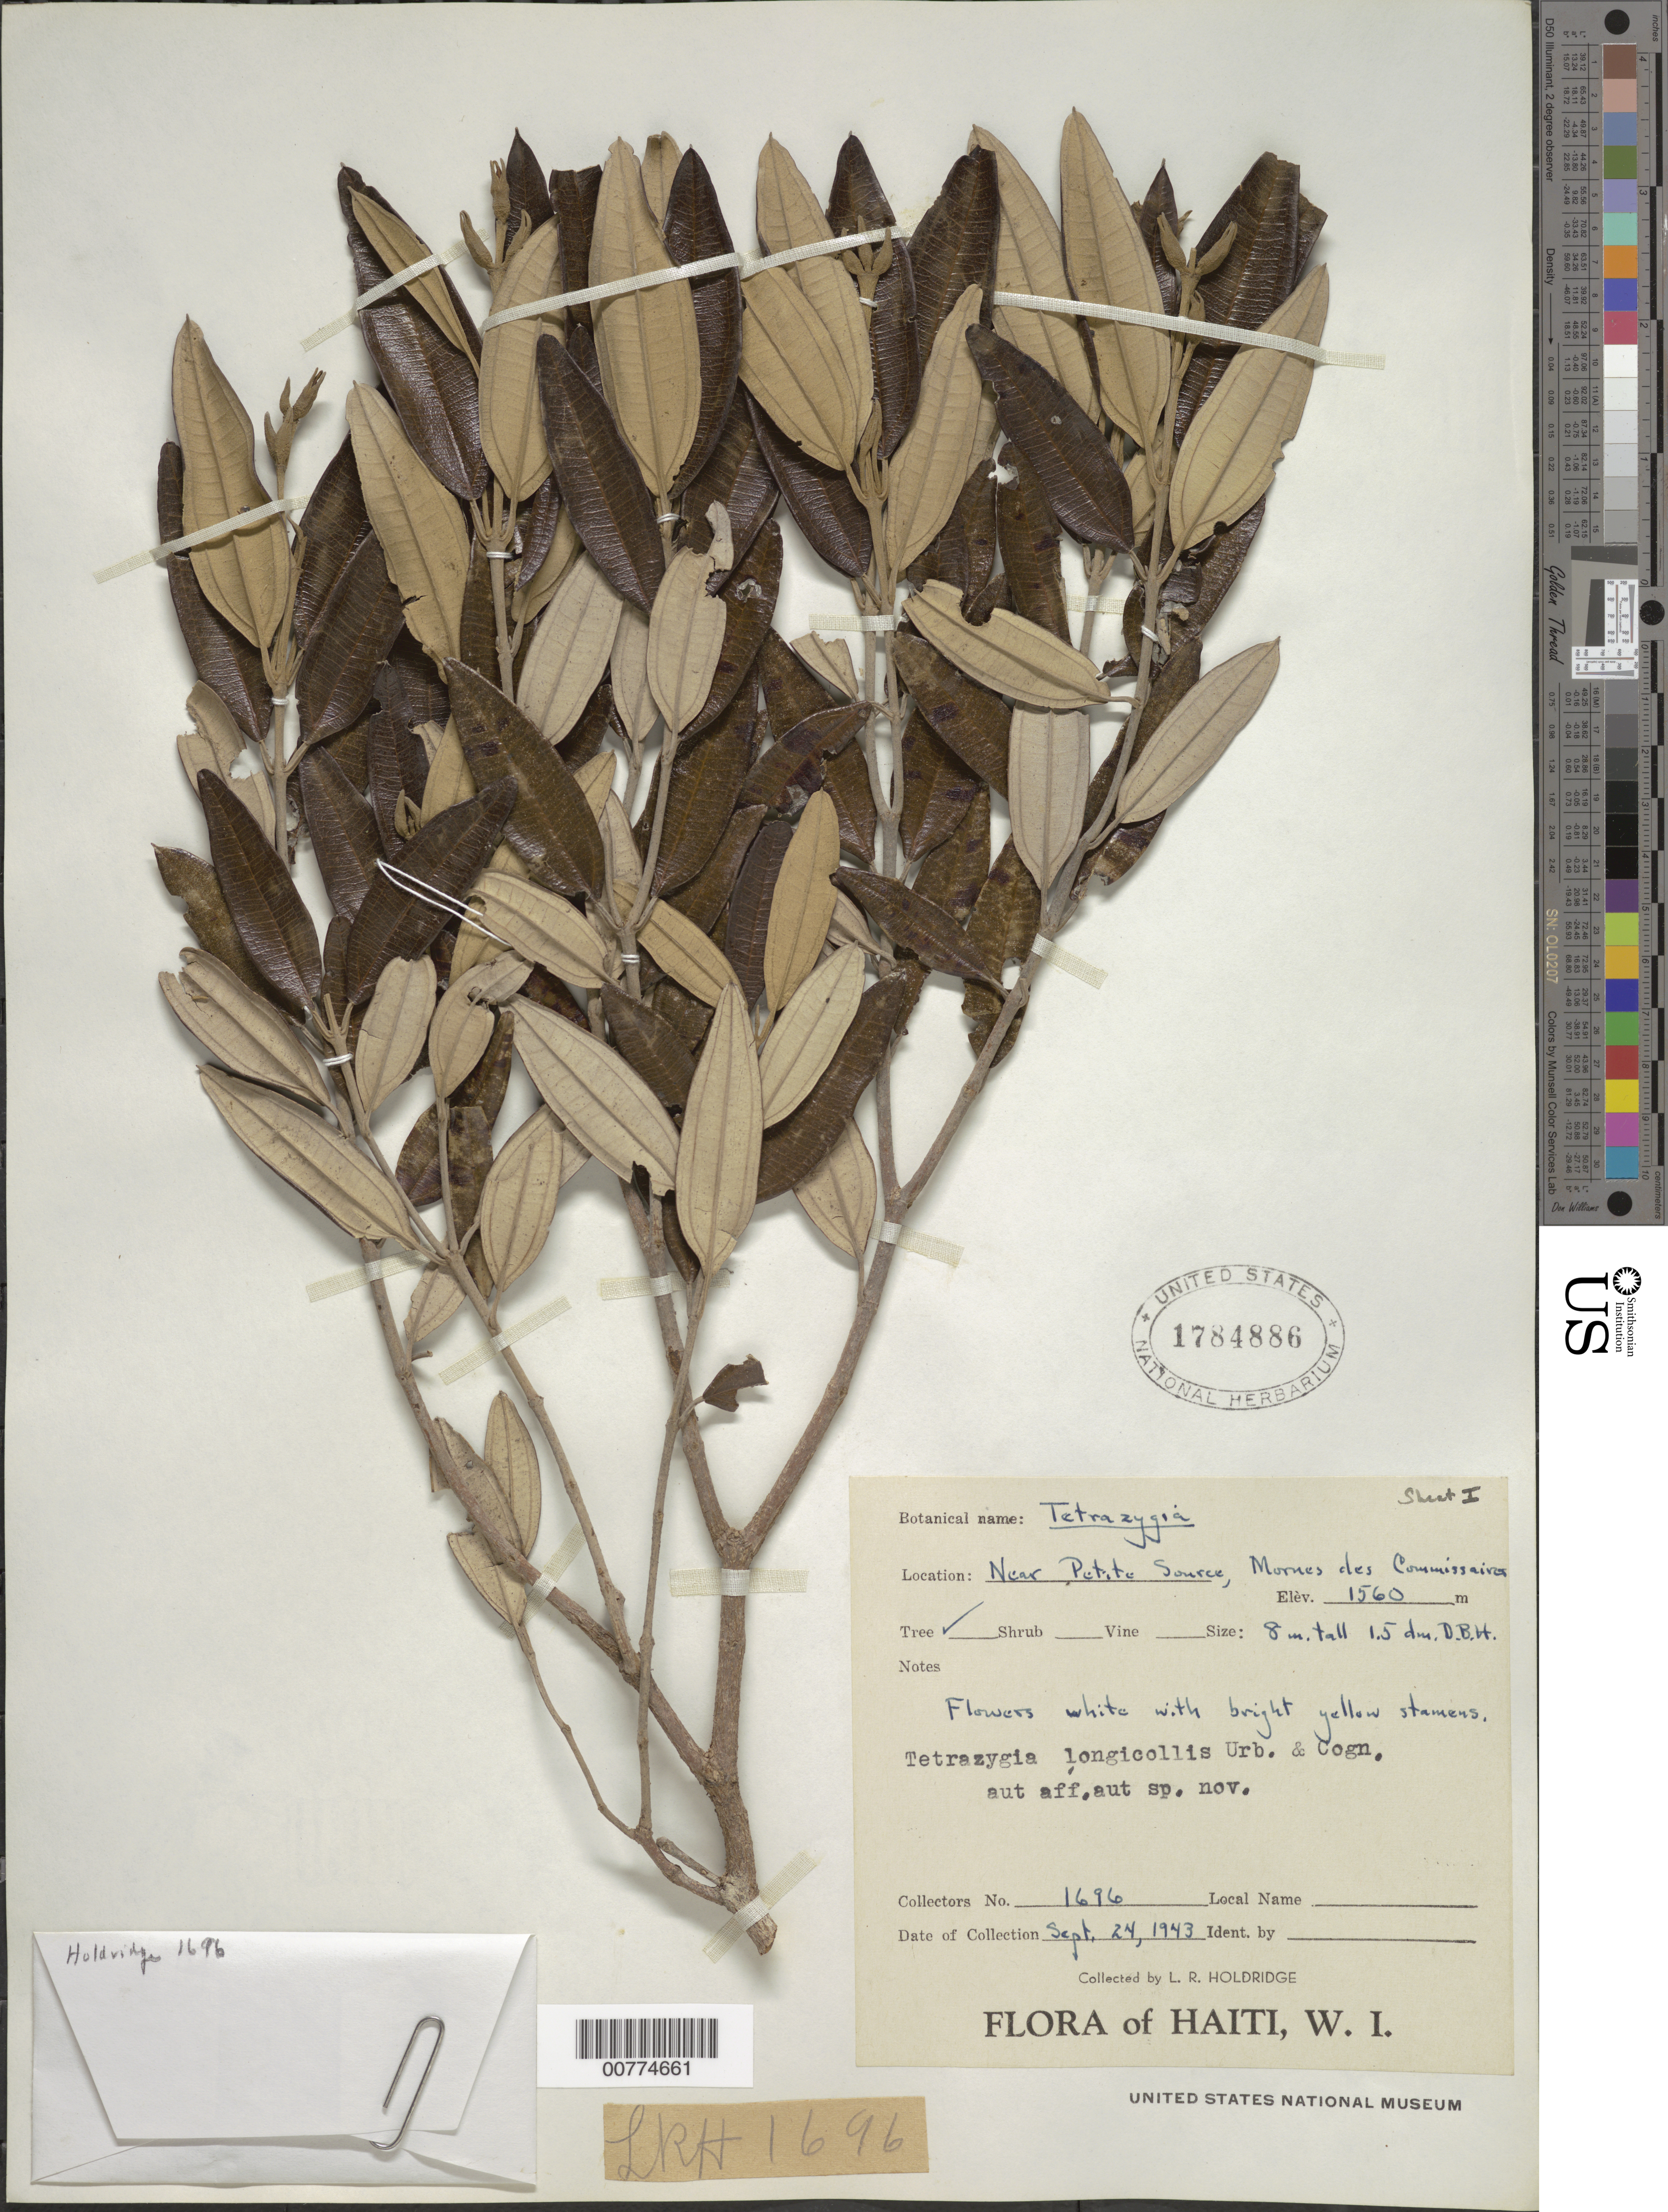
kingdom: Plantae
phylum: Tracheophyta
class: Magnoliopsida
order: Myrtales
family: Melastomataceae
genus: Miconia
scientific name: Miconia longicollis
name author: (Urb. & Cogn.) Judd & Bécquer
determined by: Judd, Walter S.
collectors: L. Holdridge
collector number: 1696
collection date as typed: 24 Sep 1943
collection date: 1943-09-24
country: Haiti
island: Hispaniola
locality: Near Petite Source, Mornes des Commissaires.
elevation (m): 1560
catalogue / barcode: US 1784886